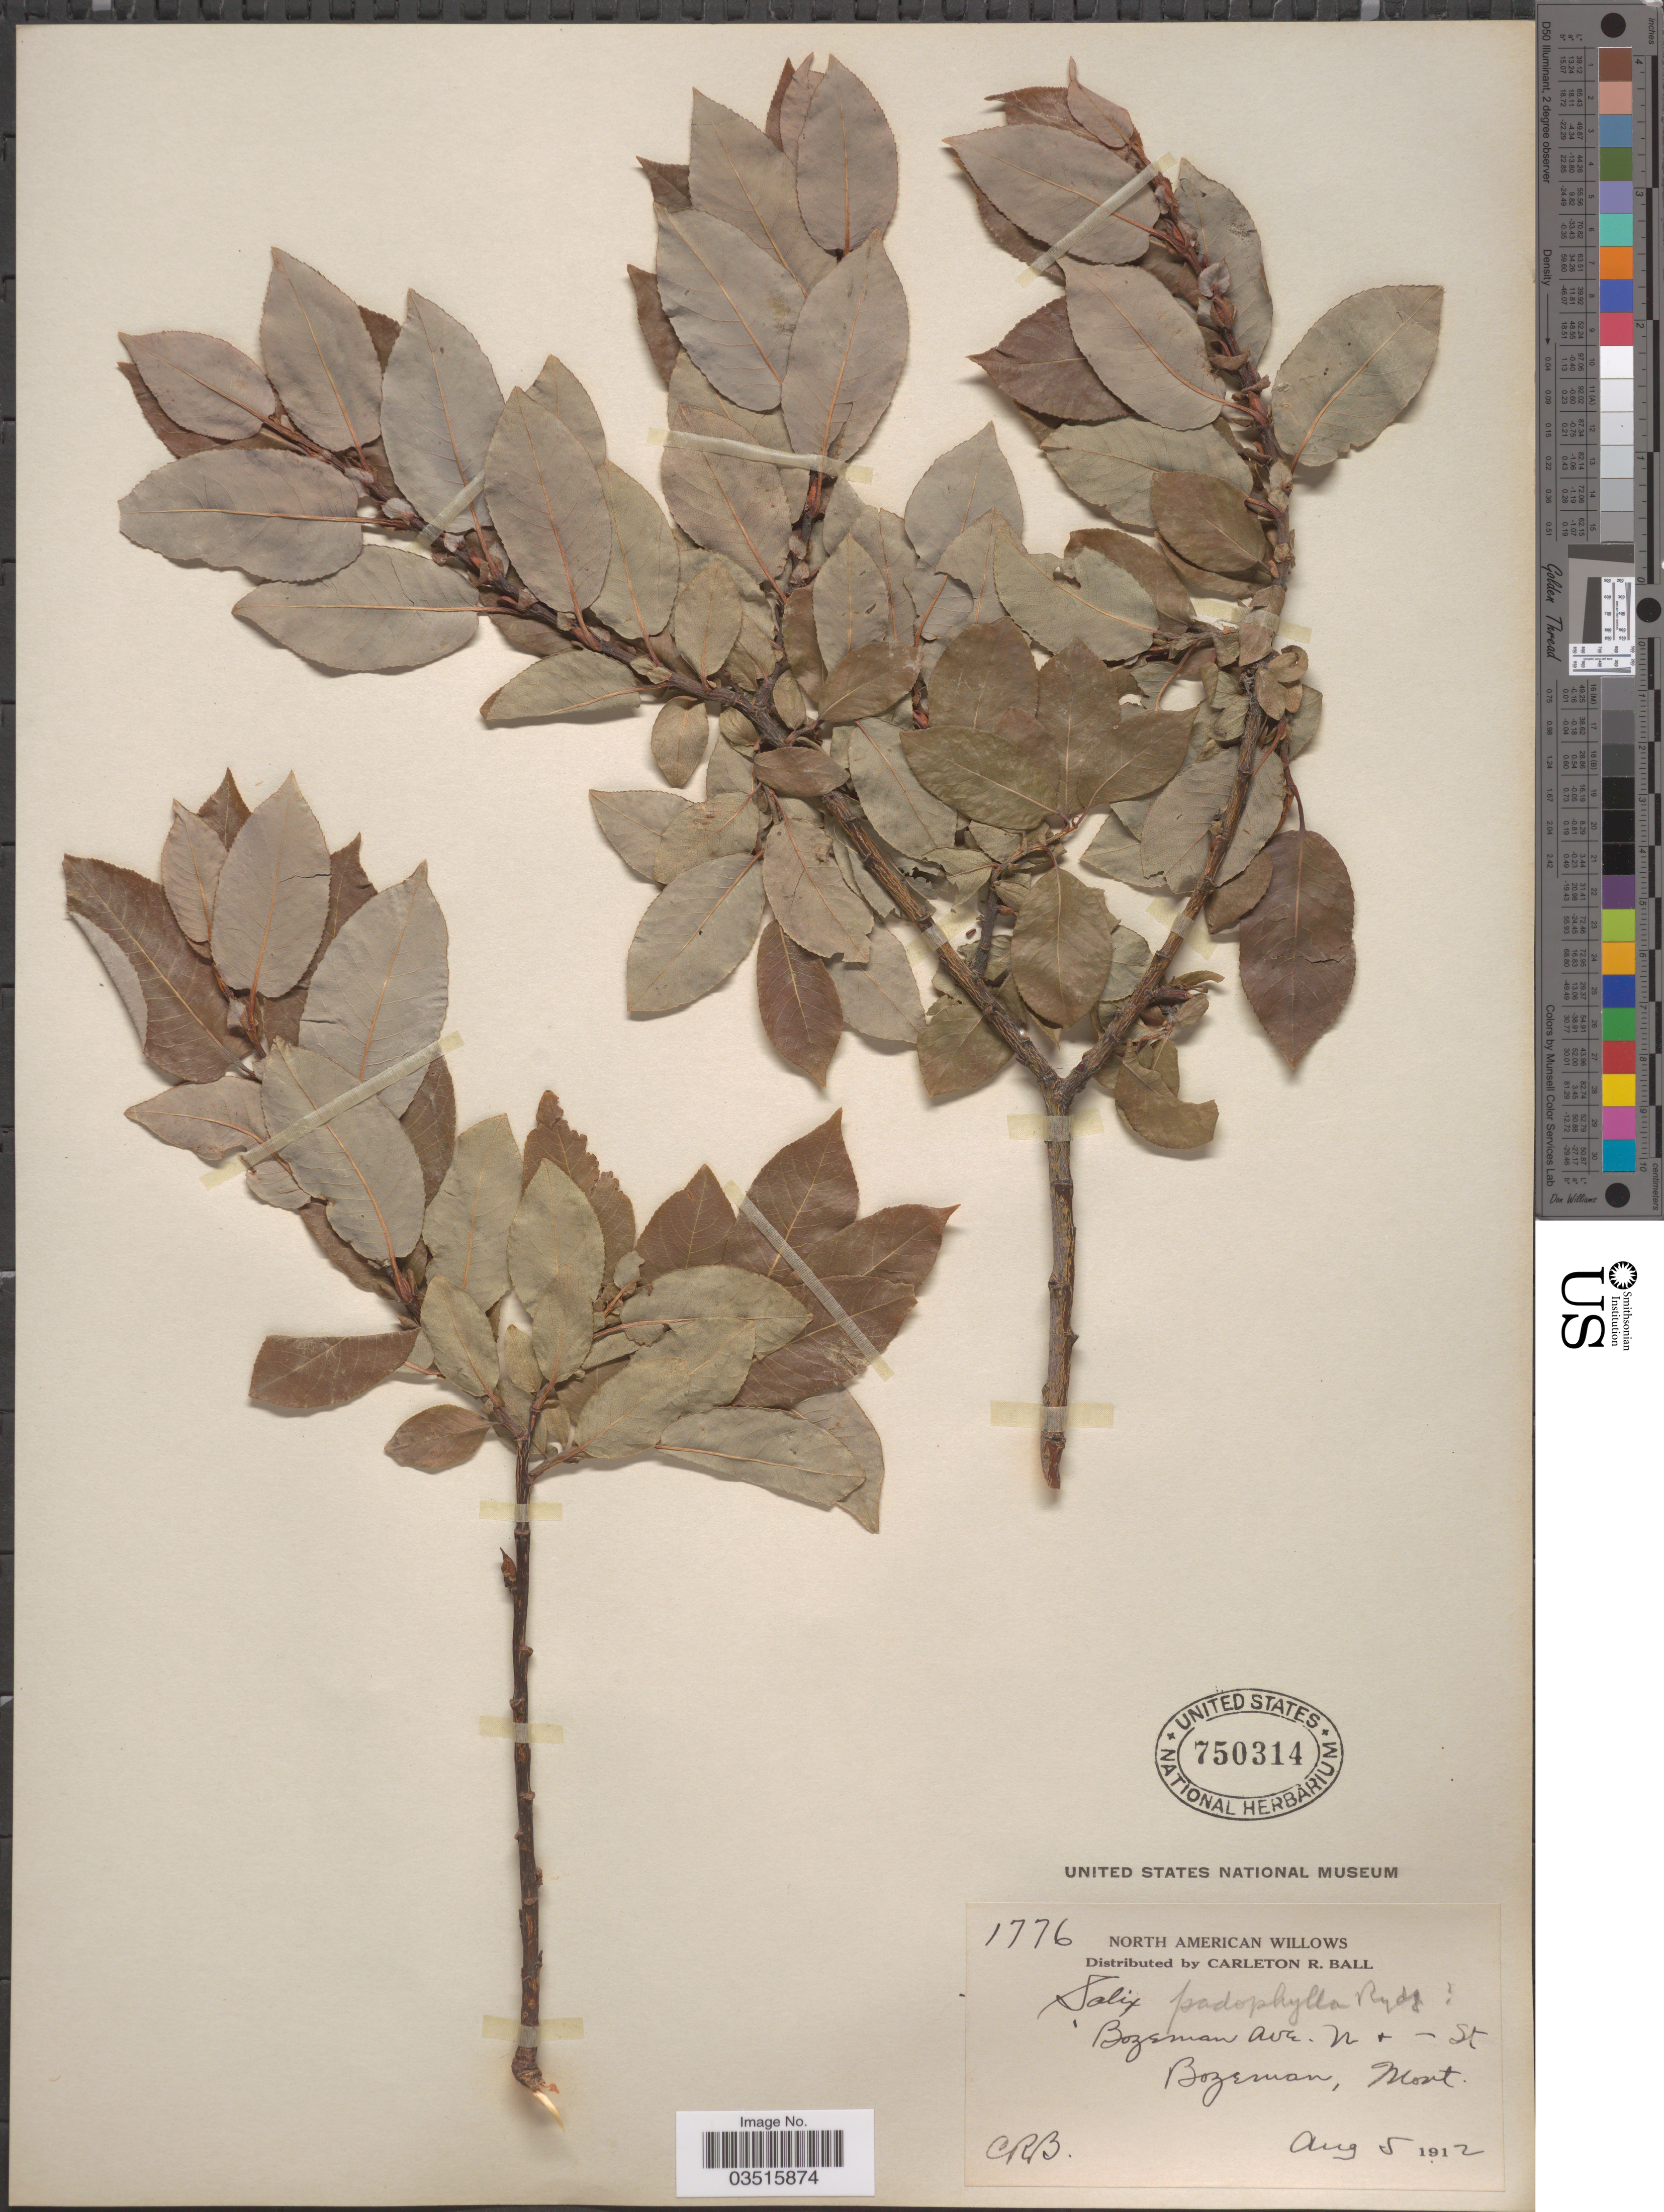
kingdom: Plantae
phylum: Tracheophyta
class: Magnoliopsida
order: Malpighiales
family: Salicaceae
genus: Salix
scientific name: Salix monticola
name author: Bebb.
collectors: C. R. Ball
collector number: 1776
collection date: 1912-08-05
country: United States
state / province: Montana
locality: Bozeman Ave. N & St. Bozeman.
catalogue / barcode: US 750314